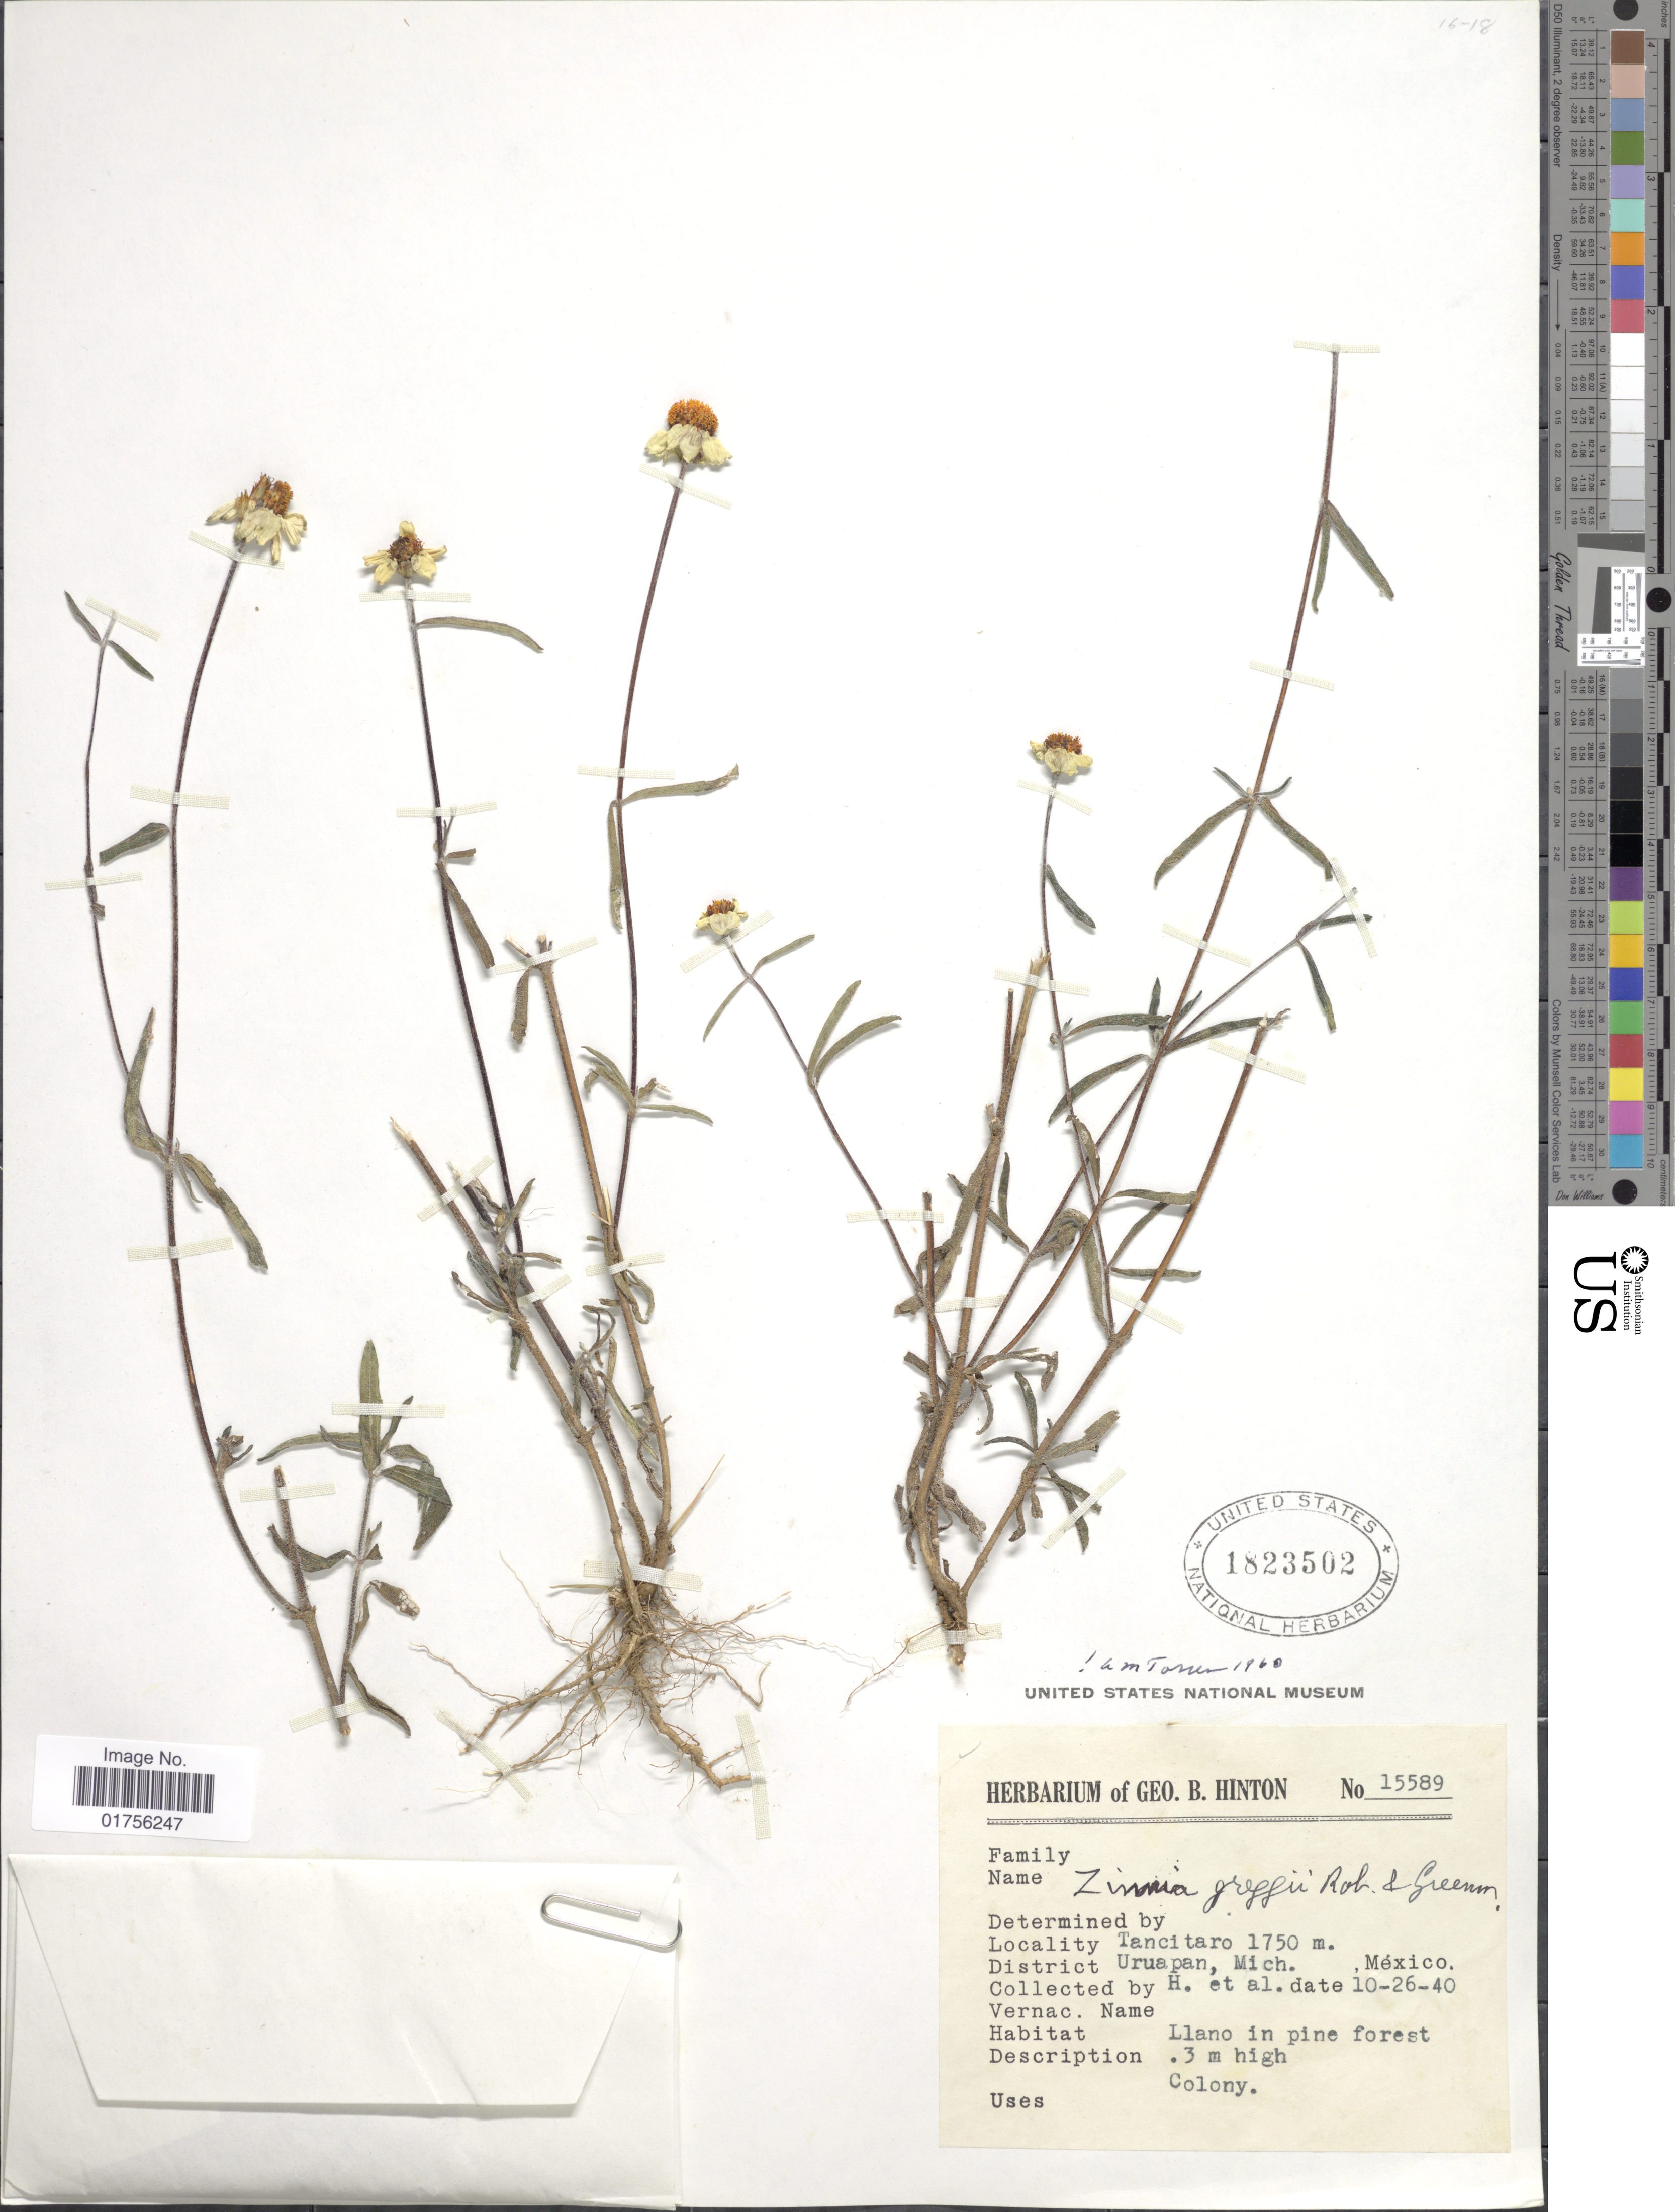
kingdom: Plantae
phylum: Tracheophyta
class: Magnoliopsida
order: Asterales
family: Asteraceae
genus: Zinnia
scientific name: Zinnia greggii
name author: (B.L. Rob.) B.L. Rob.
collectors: G. B. Hinton & et al.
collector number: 15589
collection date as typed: Transcribed d/m/y: 26/10/40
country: Mexico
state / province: Michoacán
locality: Tancitaro, District Uruapan, Mich., Mexico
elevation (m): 1750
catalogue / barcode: US 1823502